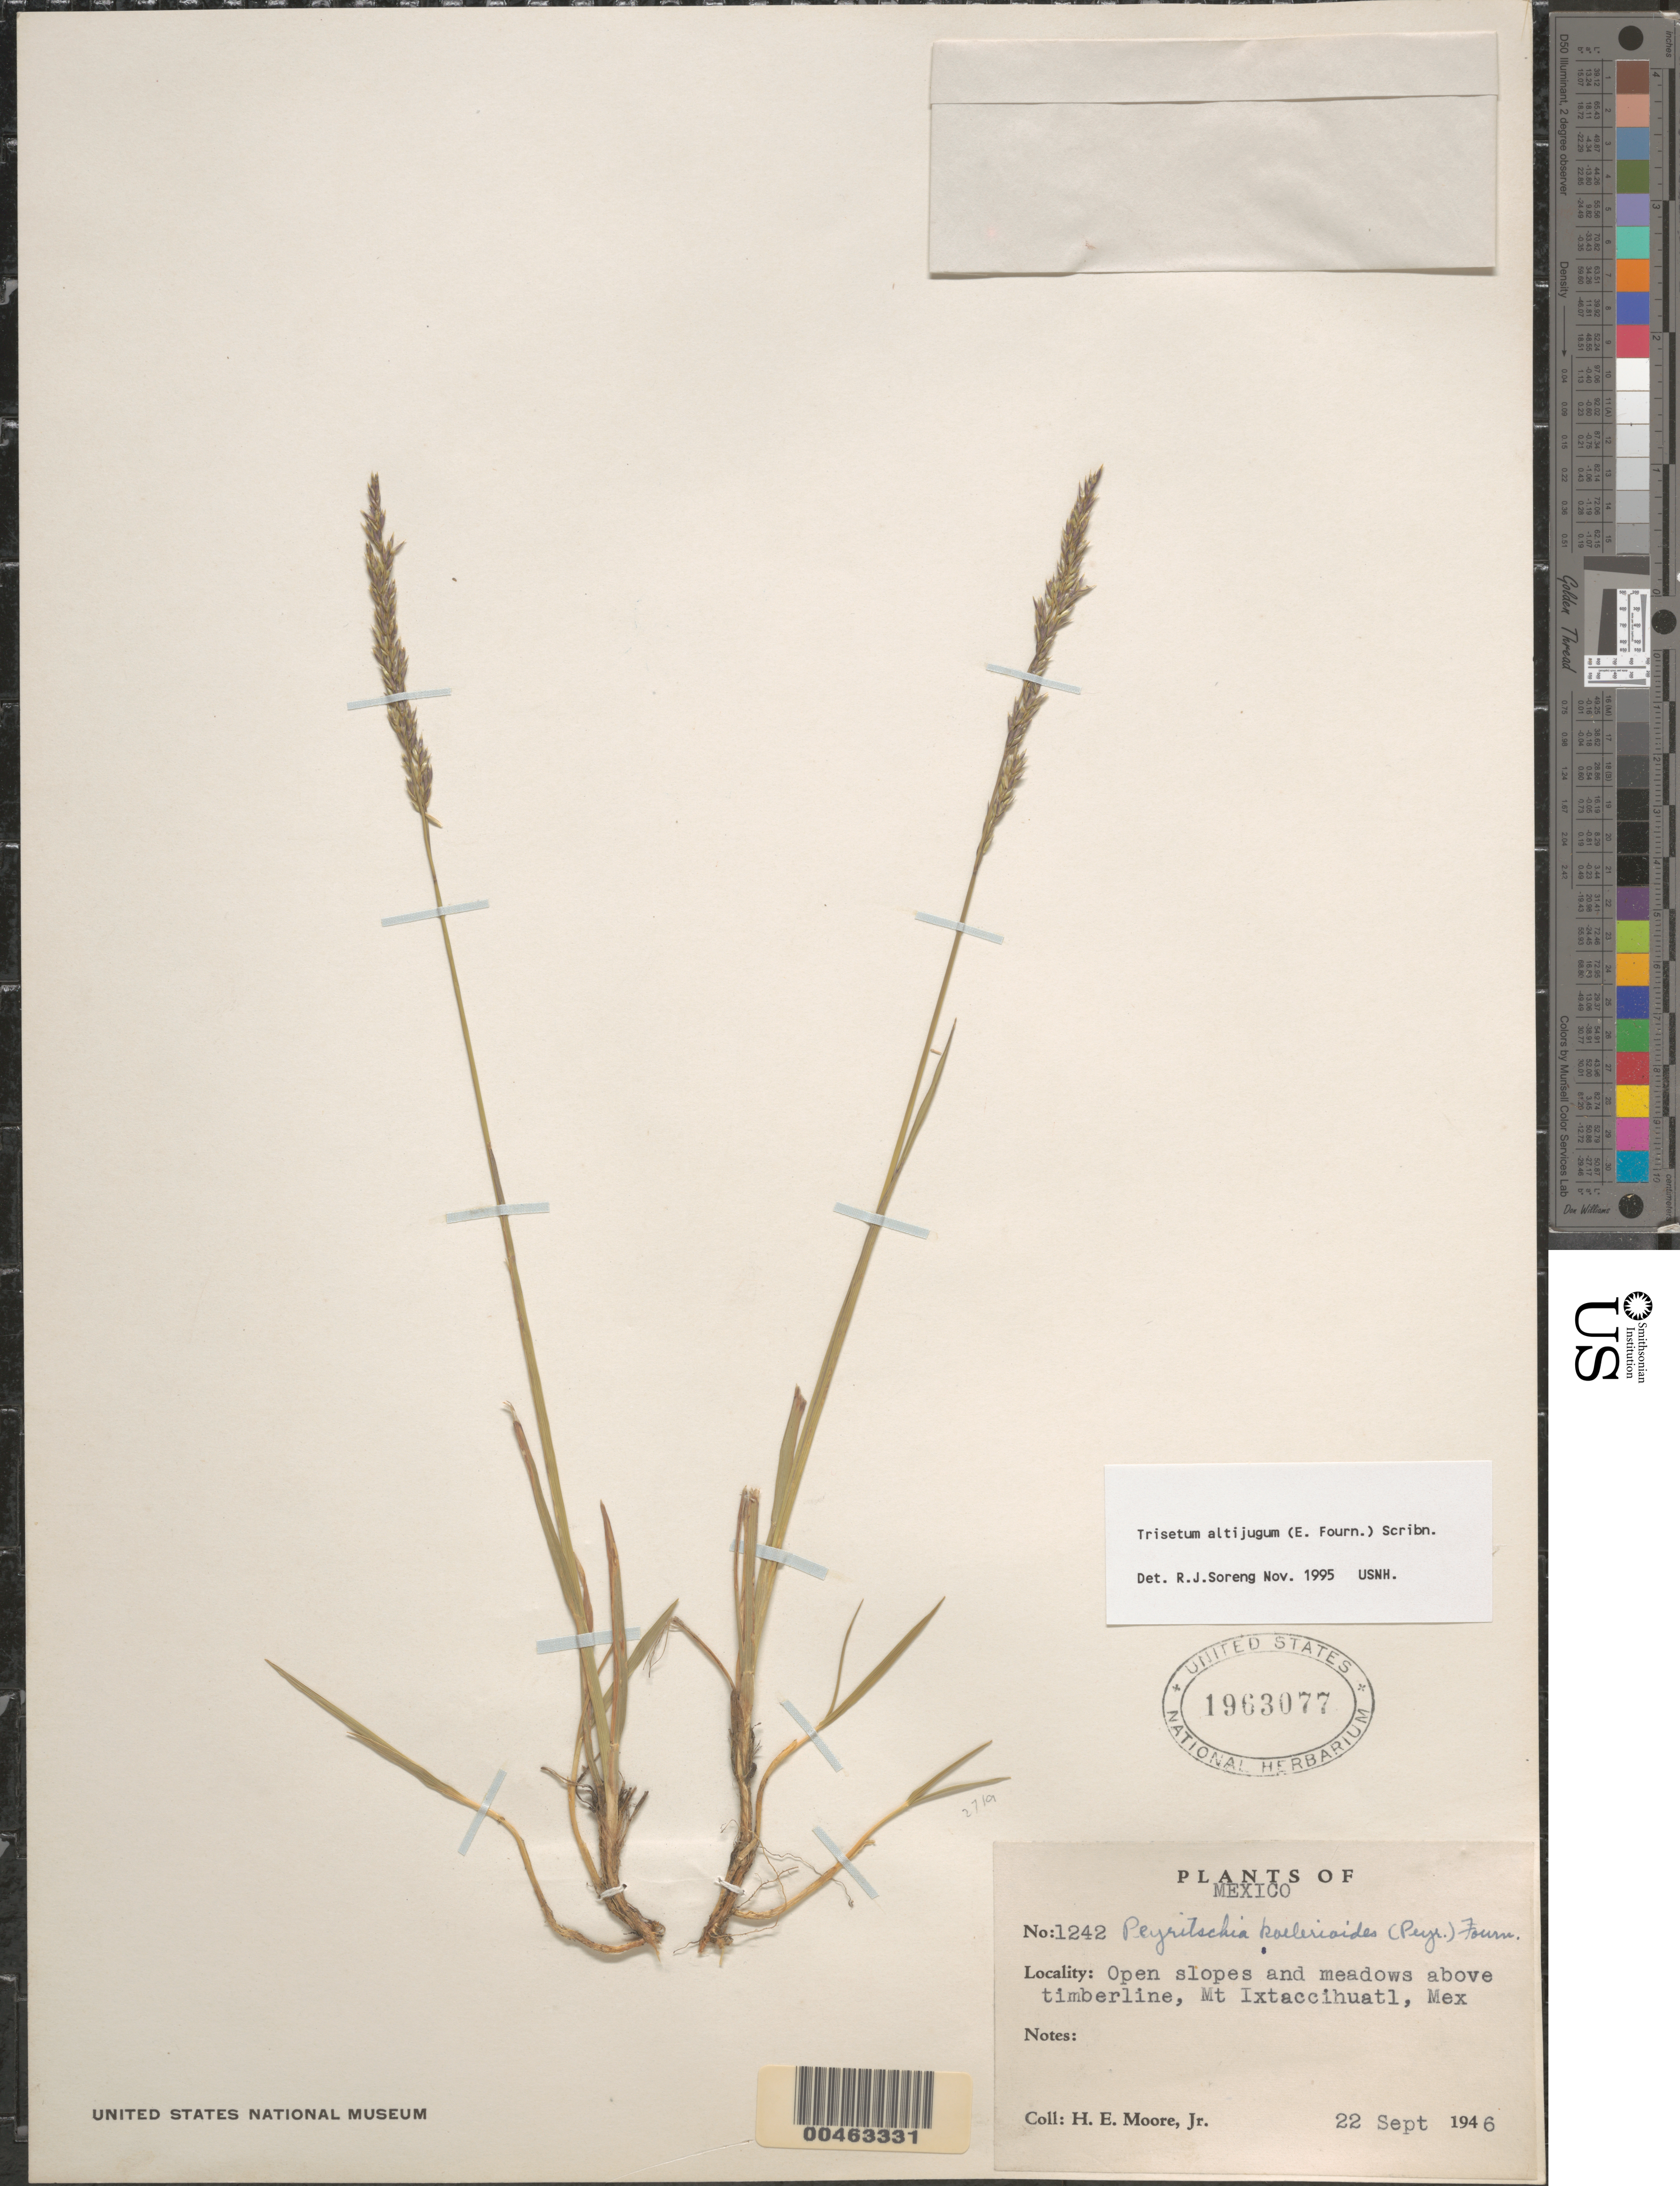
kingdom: Plantae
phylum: Tracheophyta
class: Liliopsida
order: Poales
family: Poaceae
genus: Trisetum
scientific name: Trisetum altijugum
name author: (E. Fourn.) Scribn.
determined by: Soreng, Robert J., Research Associate (BOT), Smithsonian Institution - National Museum of Natural History (UNITED STATES)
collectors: H. E. Moore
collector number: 1242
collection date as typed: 22 Sep 1946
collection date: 1946-09-22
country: Mexico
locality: Mt Ixtaccihuatl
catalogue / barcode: US 1963077